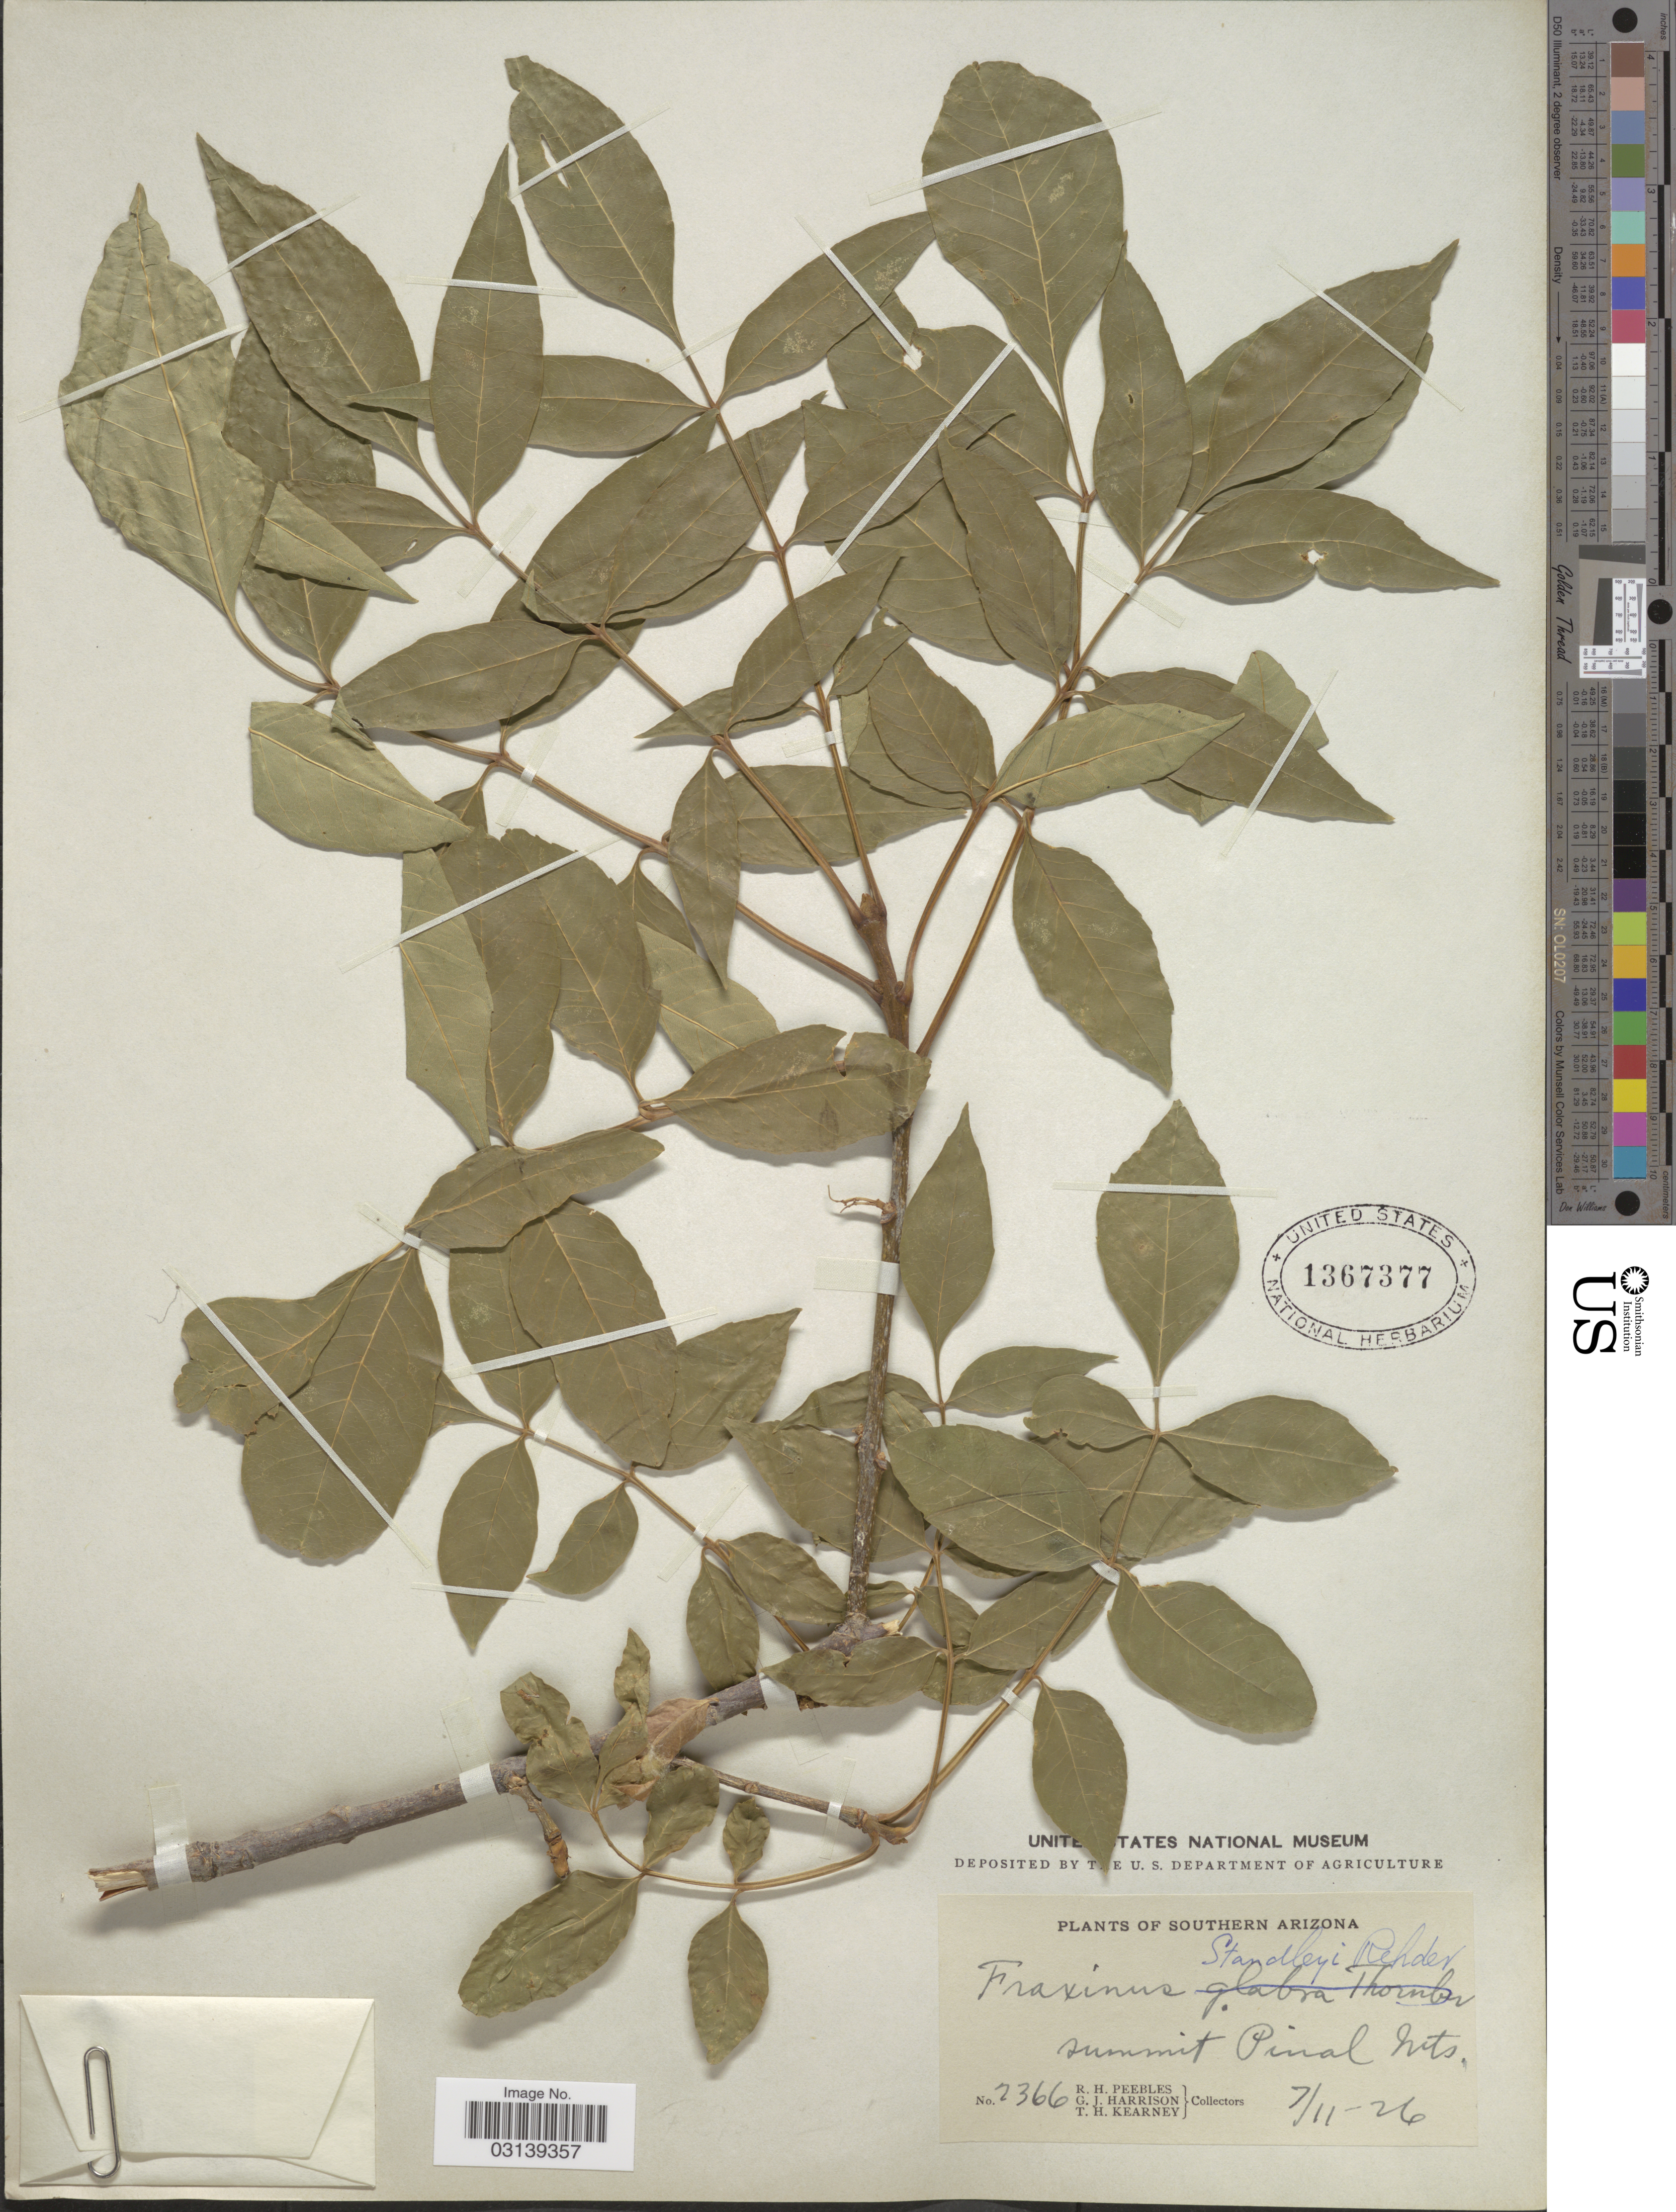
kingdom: Plantae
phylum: Tracheophyta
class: Magnoliopsida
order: Lamiales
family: Oleaceae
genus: Fraxinus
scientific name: Fraxinus velutina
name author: Torr.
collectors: R. H. Peebles, G. J. Harrison & T. H. Kearney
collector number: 2366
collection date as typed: Transcribed d/m/y: 11/7/26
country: United States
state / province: Arizona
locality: Southern Arizona, summit Pinal Mts.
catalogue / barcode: US 1367377